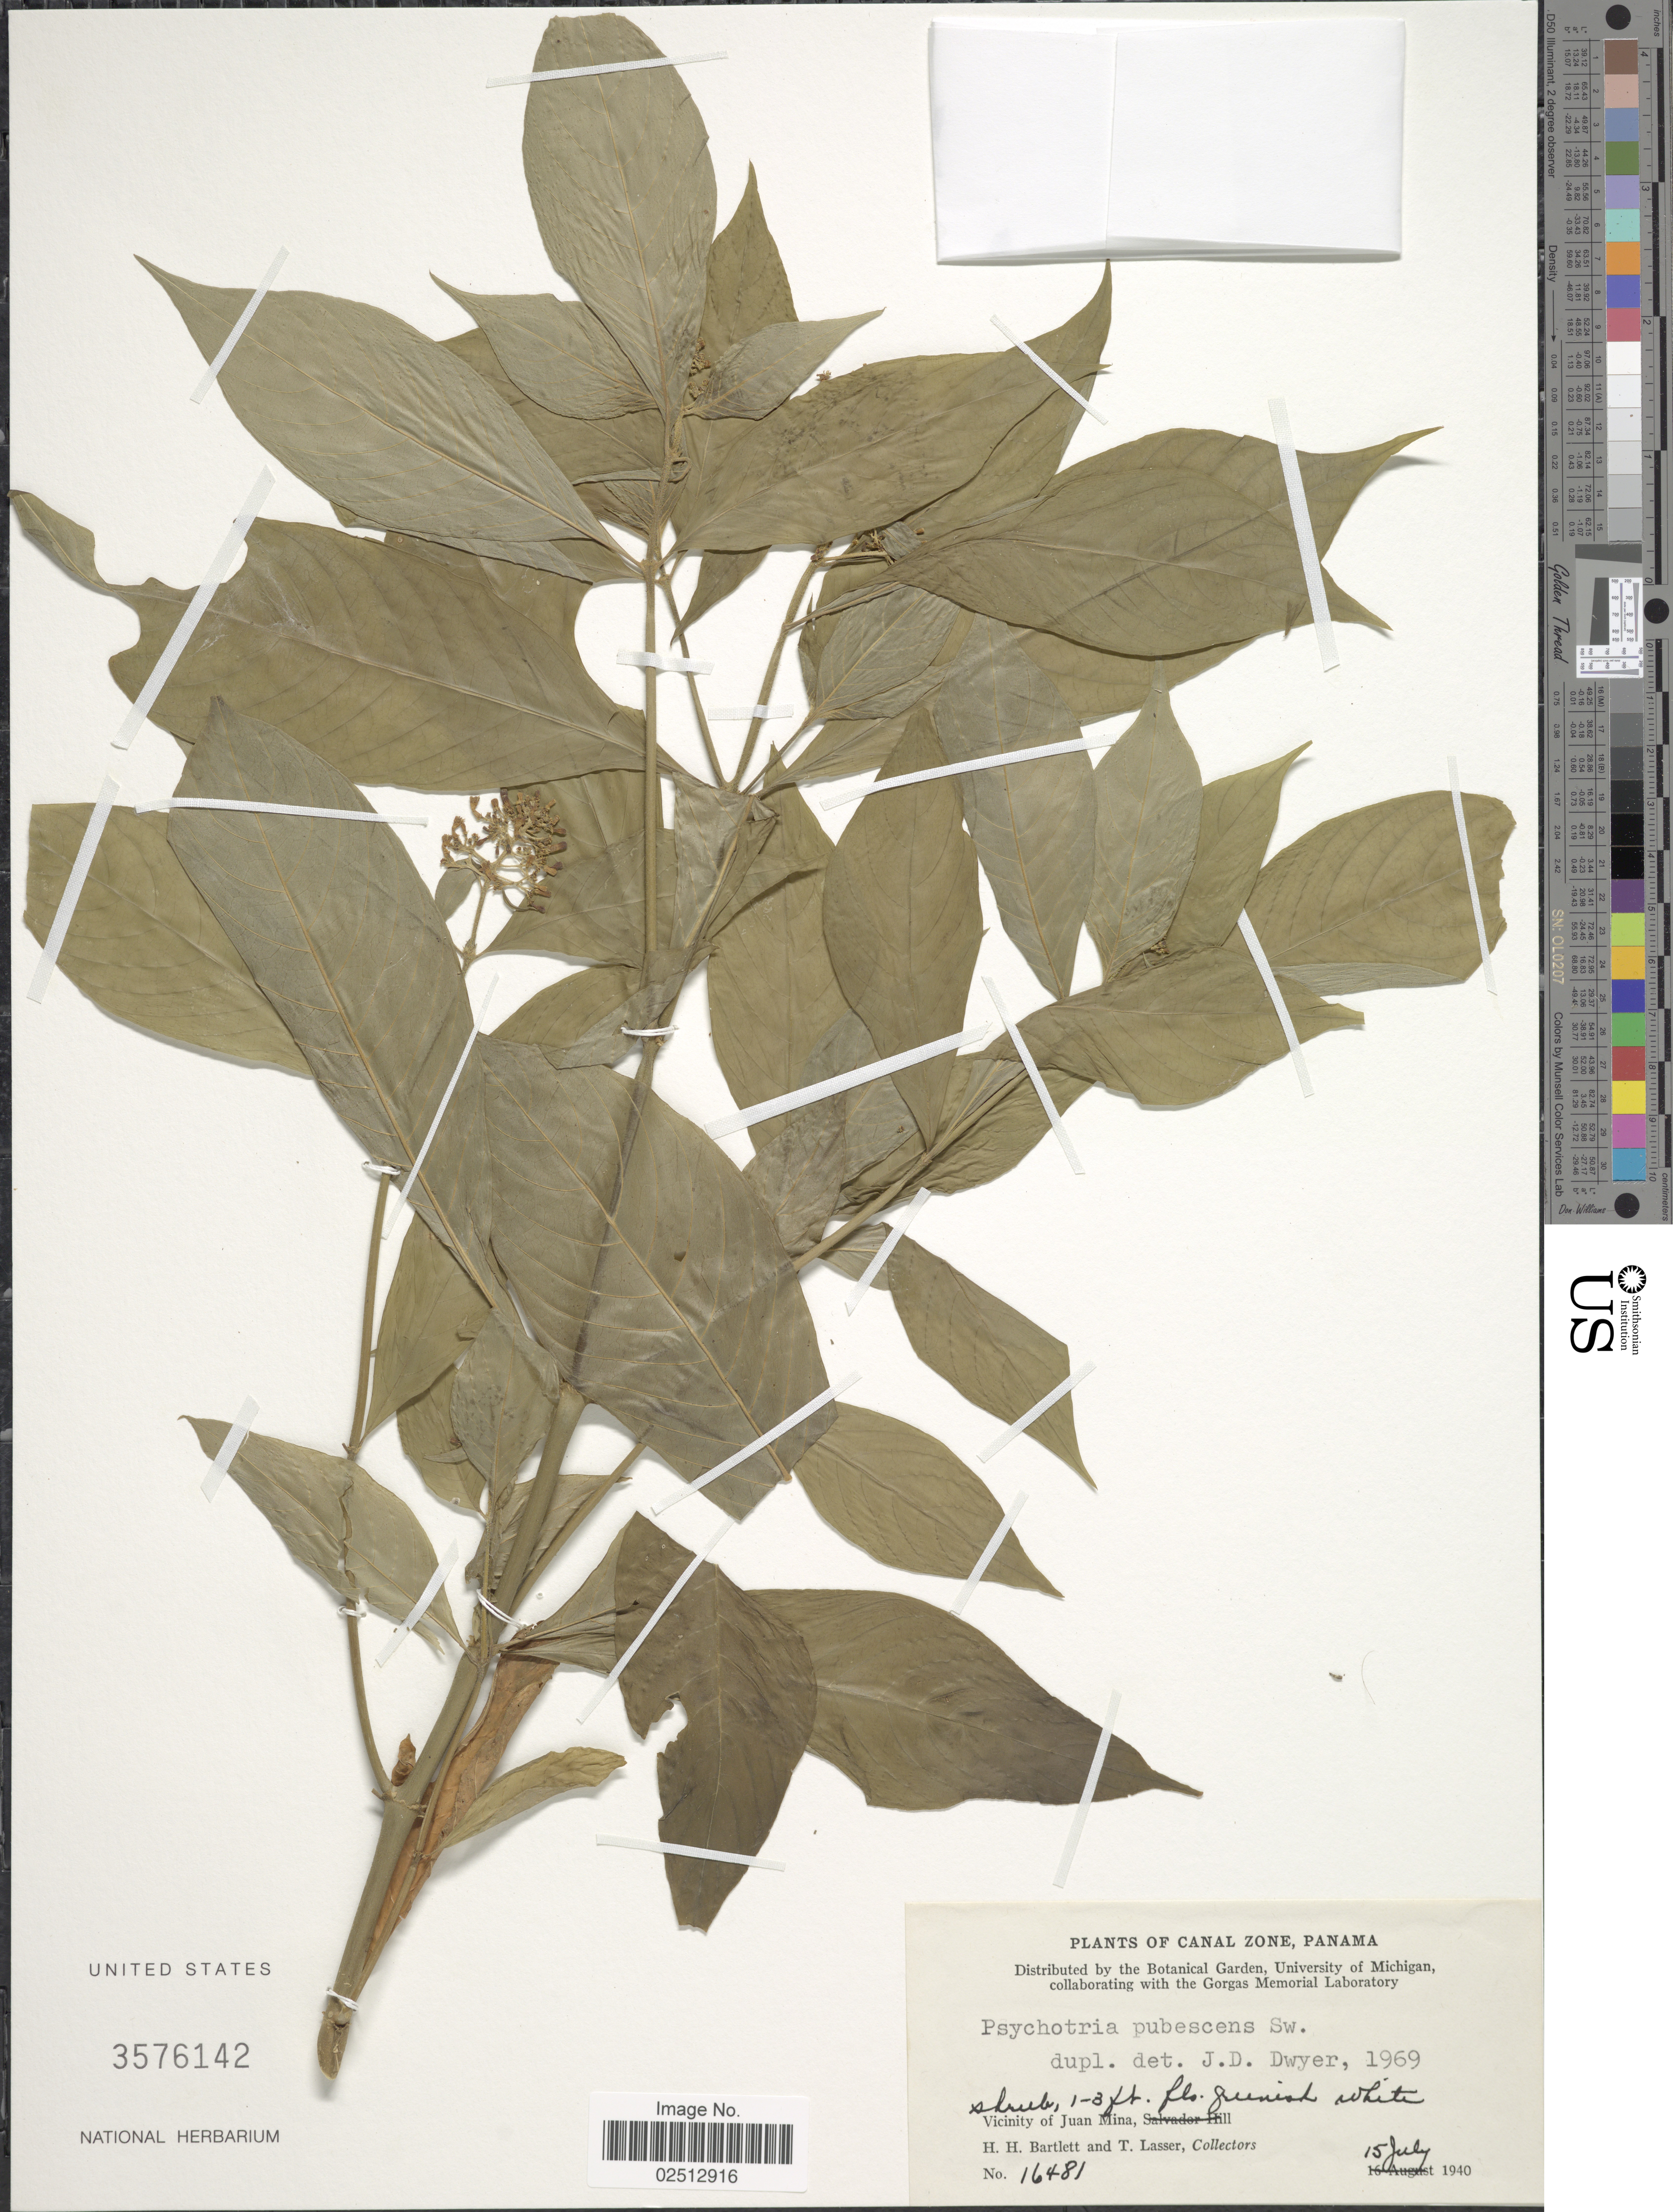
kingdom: Plantae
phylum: Tracheophyta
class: Magnoliopsida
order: Gentianales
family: Rubiaceae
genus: Psychotria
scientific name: Psychotria pubescens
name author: Sw.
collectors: H. H. Bartlett & T. Lasser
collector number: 16481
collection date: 1940-07-15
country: Panama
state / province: Colón / Panamá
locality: Canal Zone. Vicinity of Juan Mina, Hill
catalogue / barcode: US 3576142